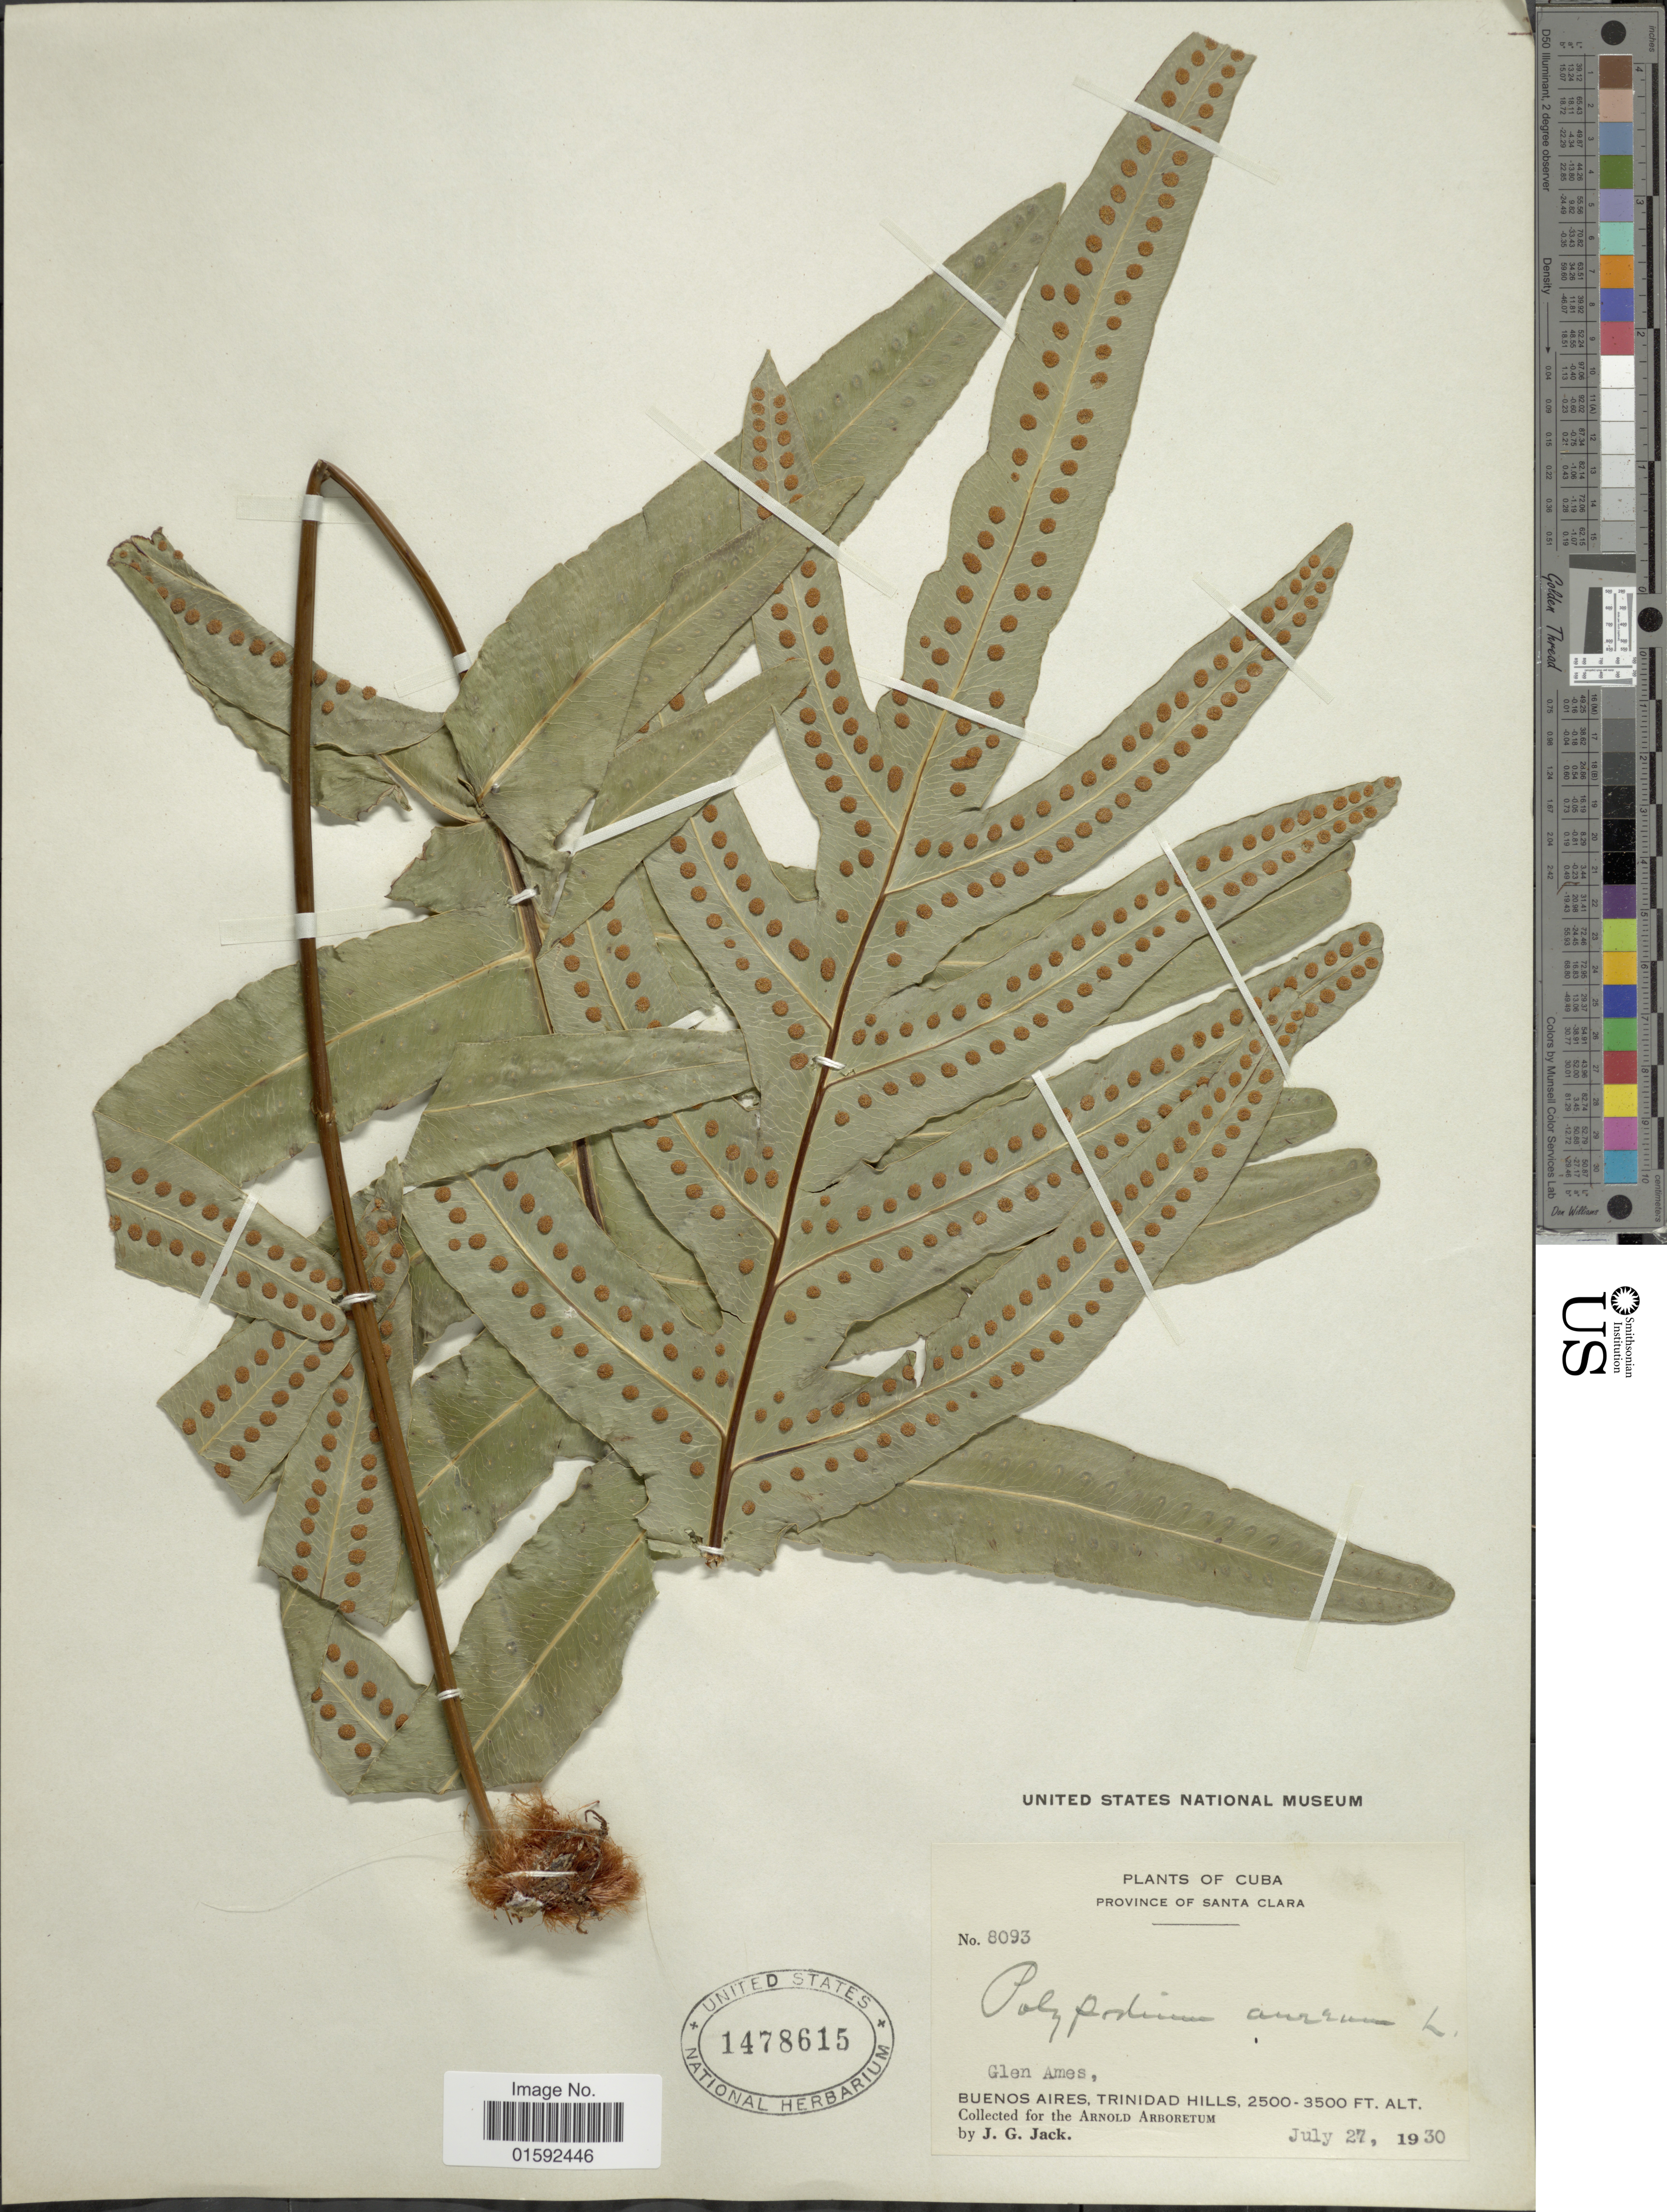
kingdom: Plantae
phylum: Tracheophyta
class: Polypodiopsida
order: Polypodiales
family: Polypodiaceae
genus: Phlebodium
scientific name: Phlebodium pseudoaureum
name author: (Cav.) Lellinger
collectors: J. G. Jack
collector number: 8093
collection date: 1930-07-27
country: Cuba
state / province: Las Villas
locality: Cuba, Province of Santa Clara, Glen Ames, Buenos Aires, Trinidad Hills.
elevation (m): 762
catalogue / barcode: US 1478615